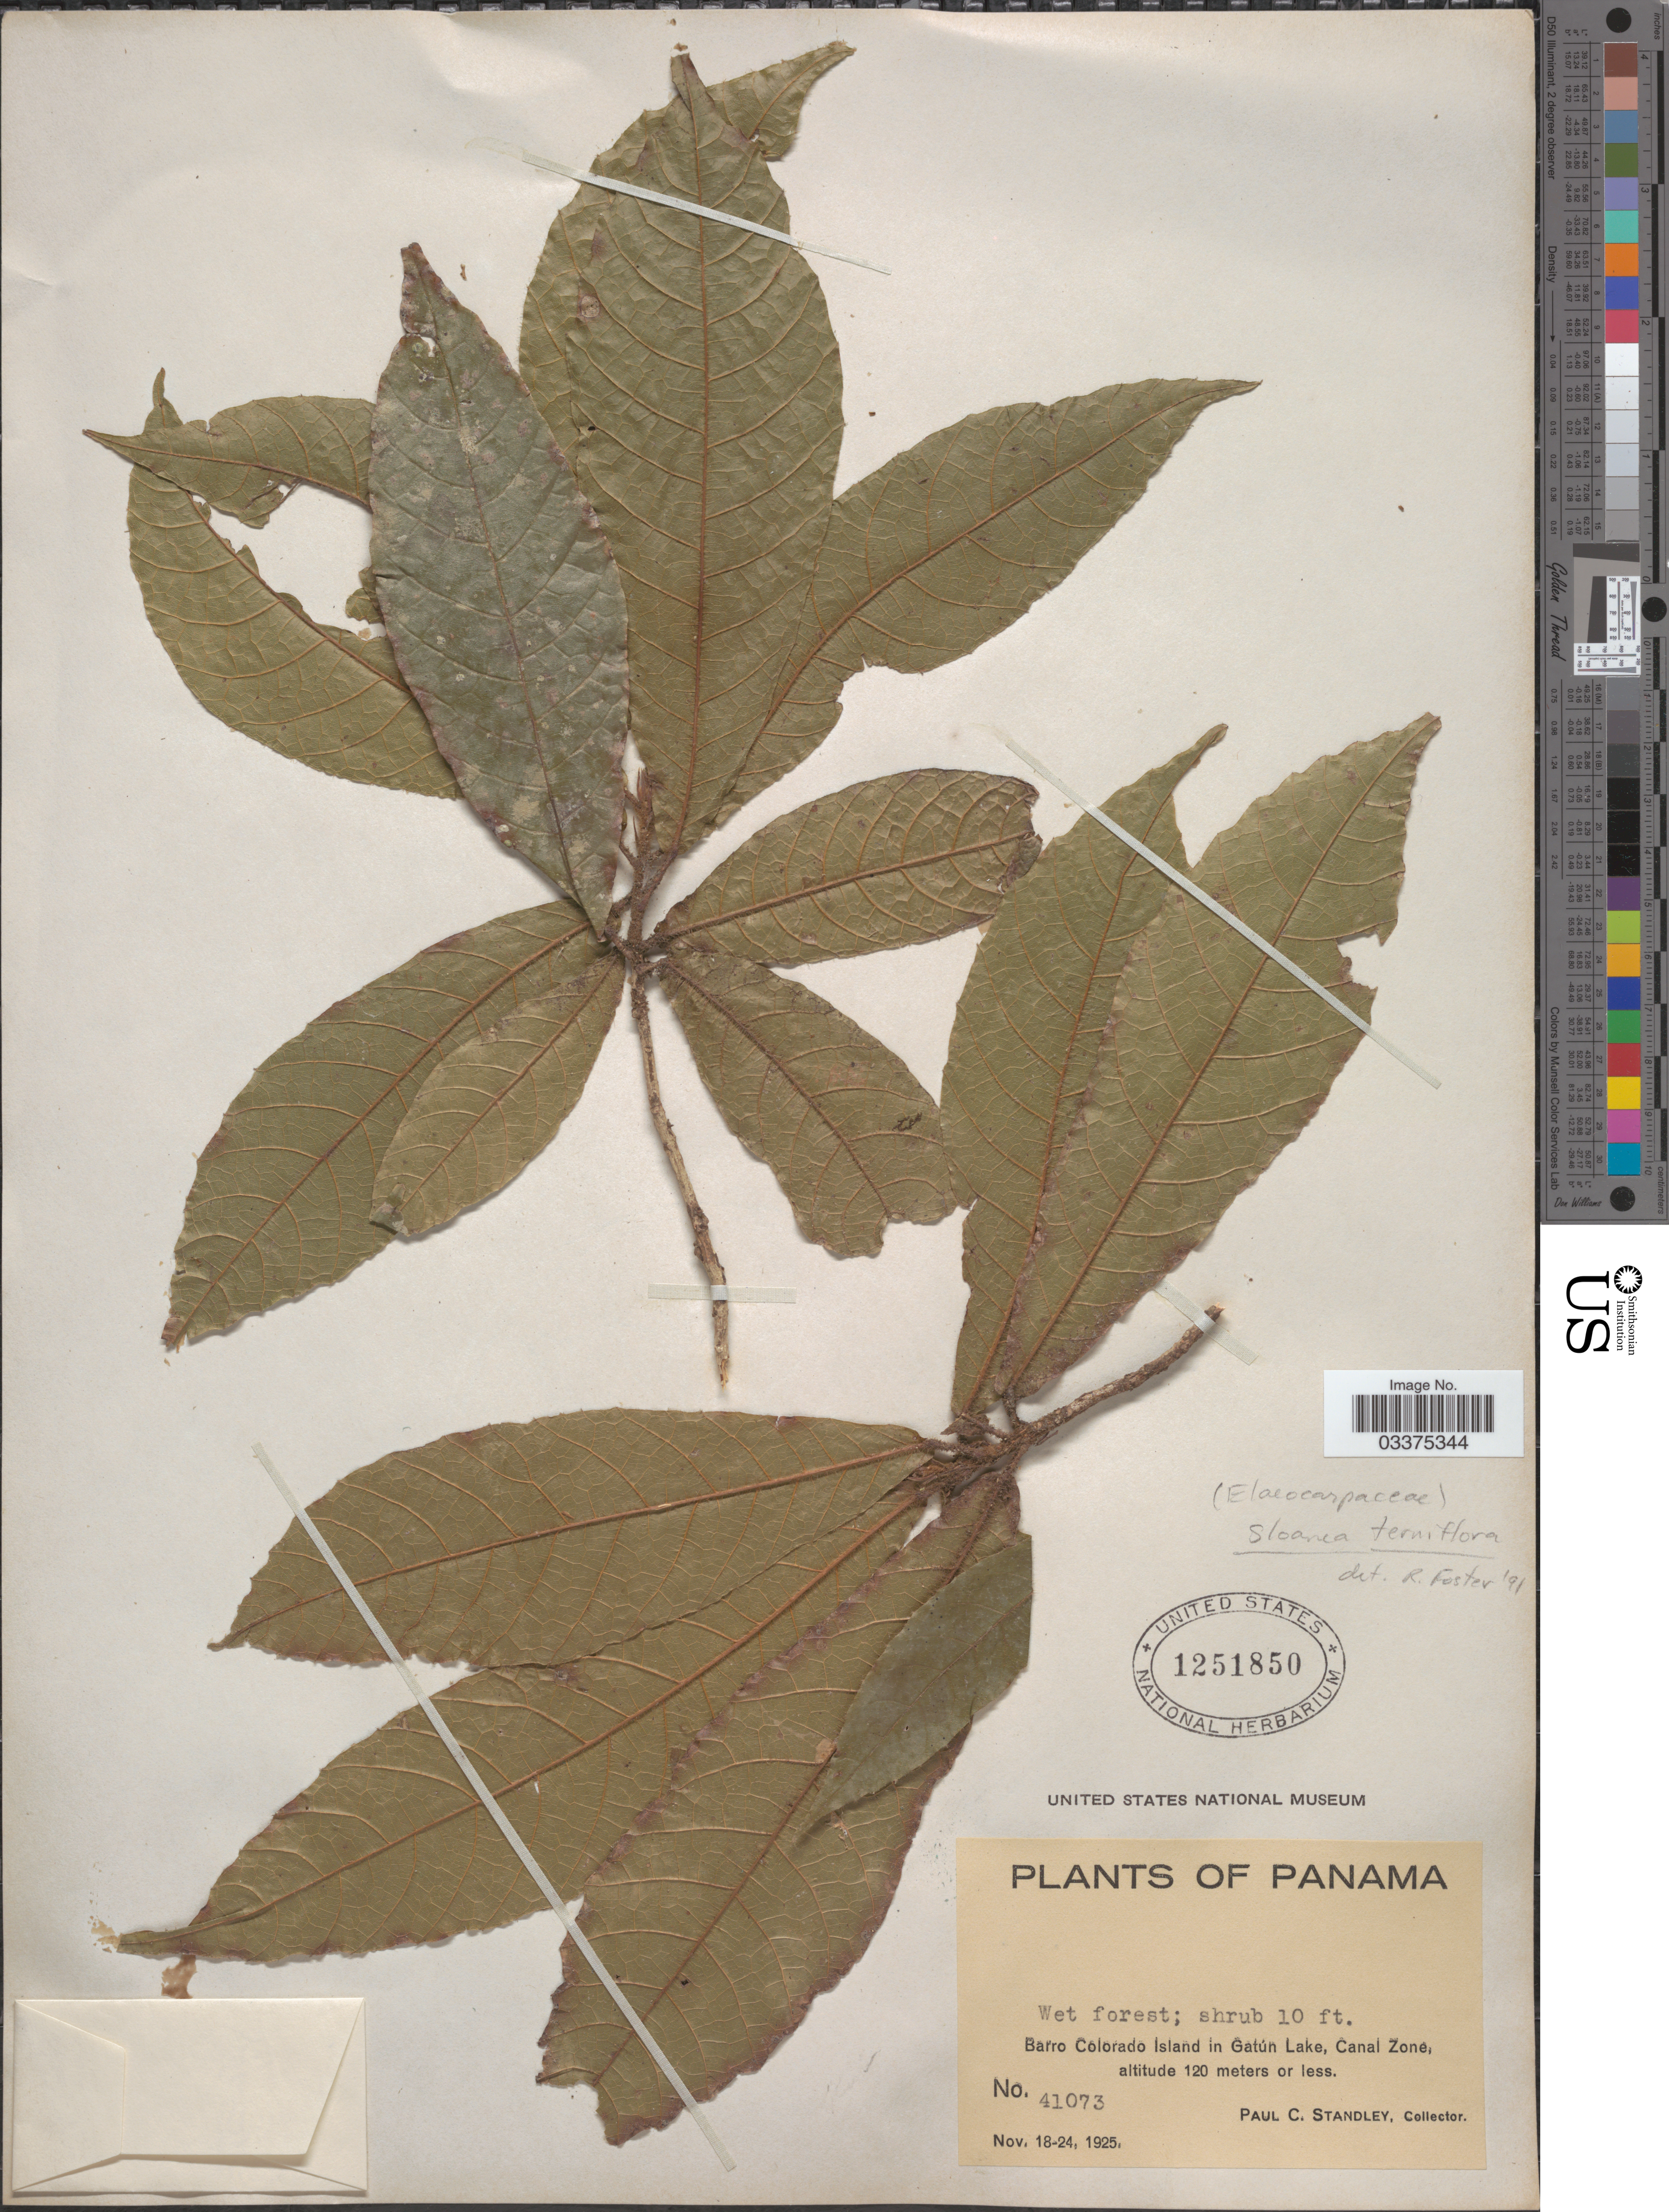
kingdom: Plantae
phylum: Tracheophyta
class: Magnoliopsida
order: Oxalidales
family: Elaeocarpaceae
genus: Sloanea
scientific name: Sloanea terniflora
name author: (Moc. & Sessé ex DC.) Standl.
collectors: P. C. Standley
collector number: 41073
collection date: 1925-11-18/1925-11-24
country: Panama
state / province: Panamá Oeste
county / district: Canal Zone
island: Barro Colorado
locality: Barro Colorado Island in Gatún Lake, Canal Zone.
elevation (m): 120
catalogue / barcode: US 1251850